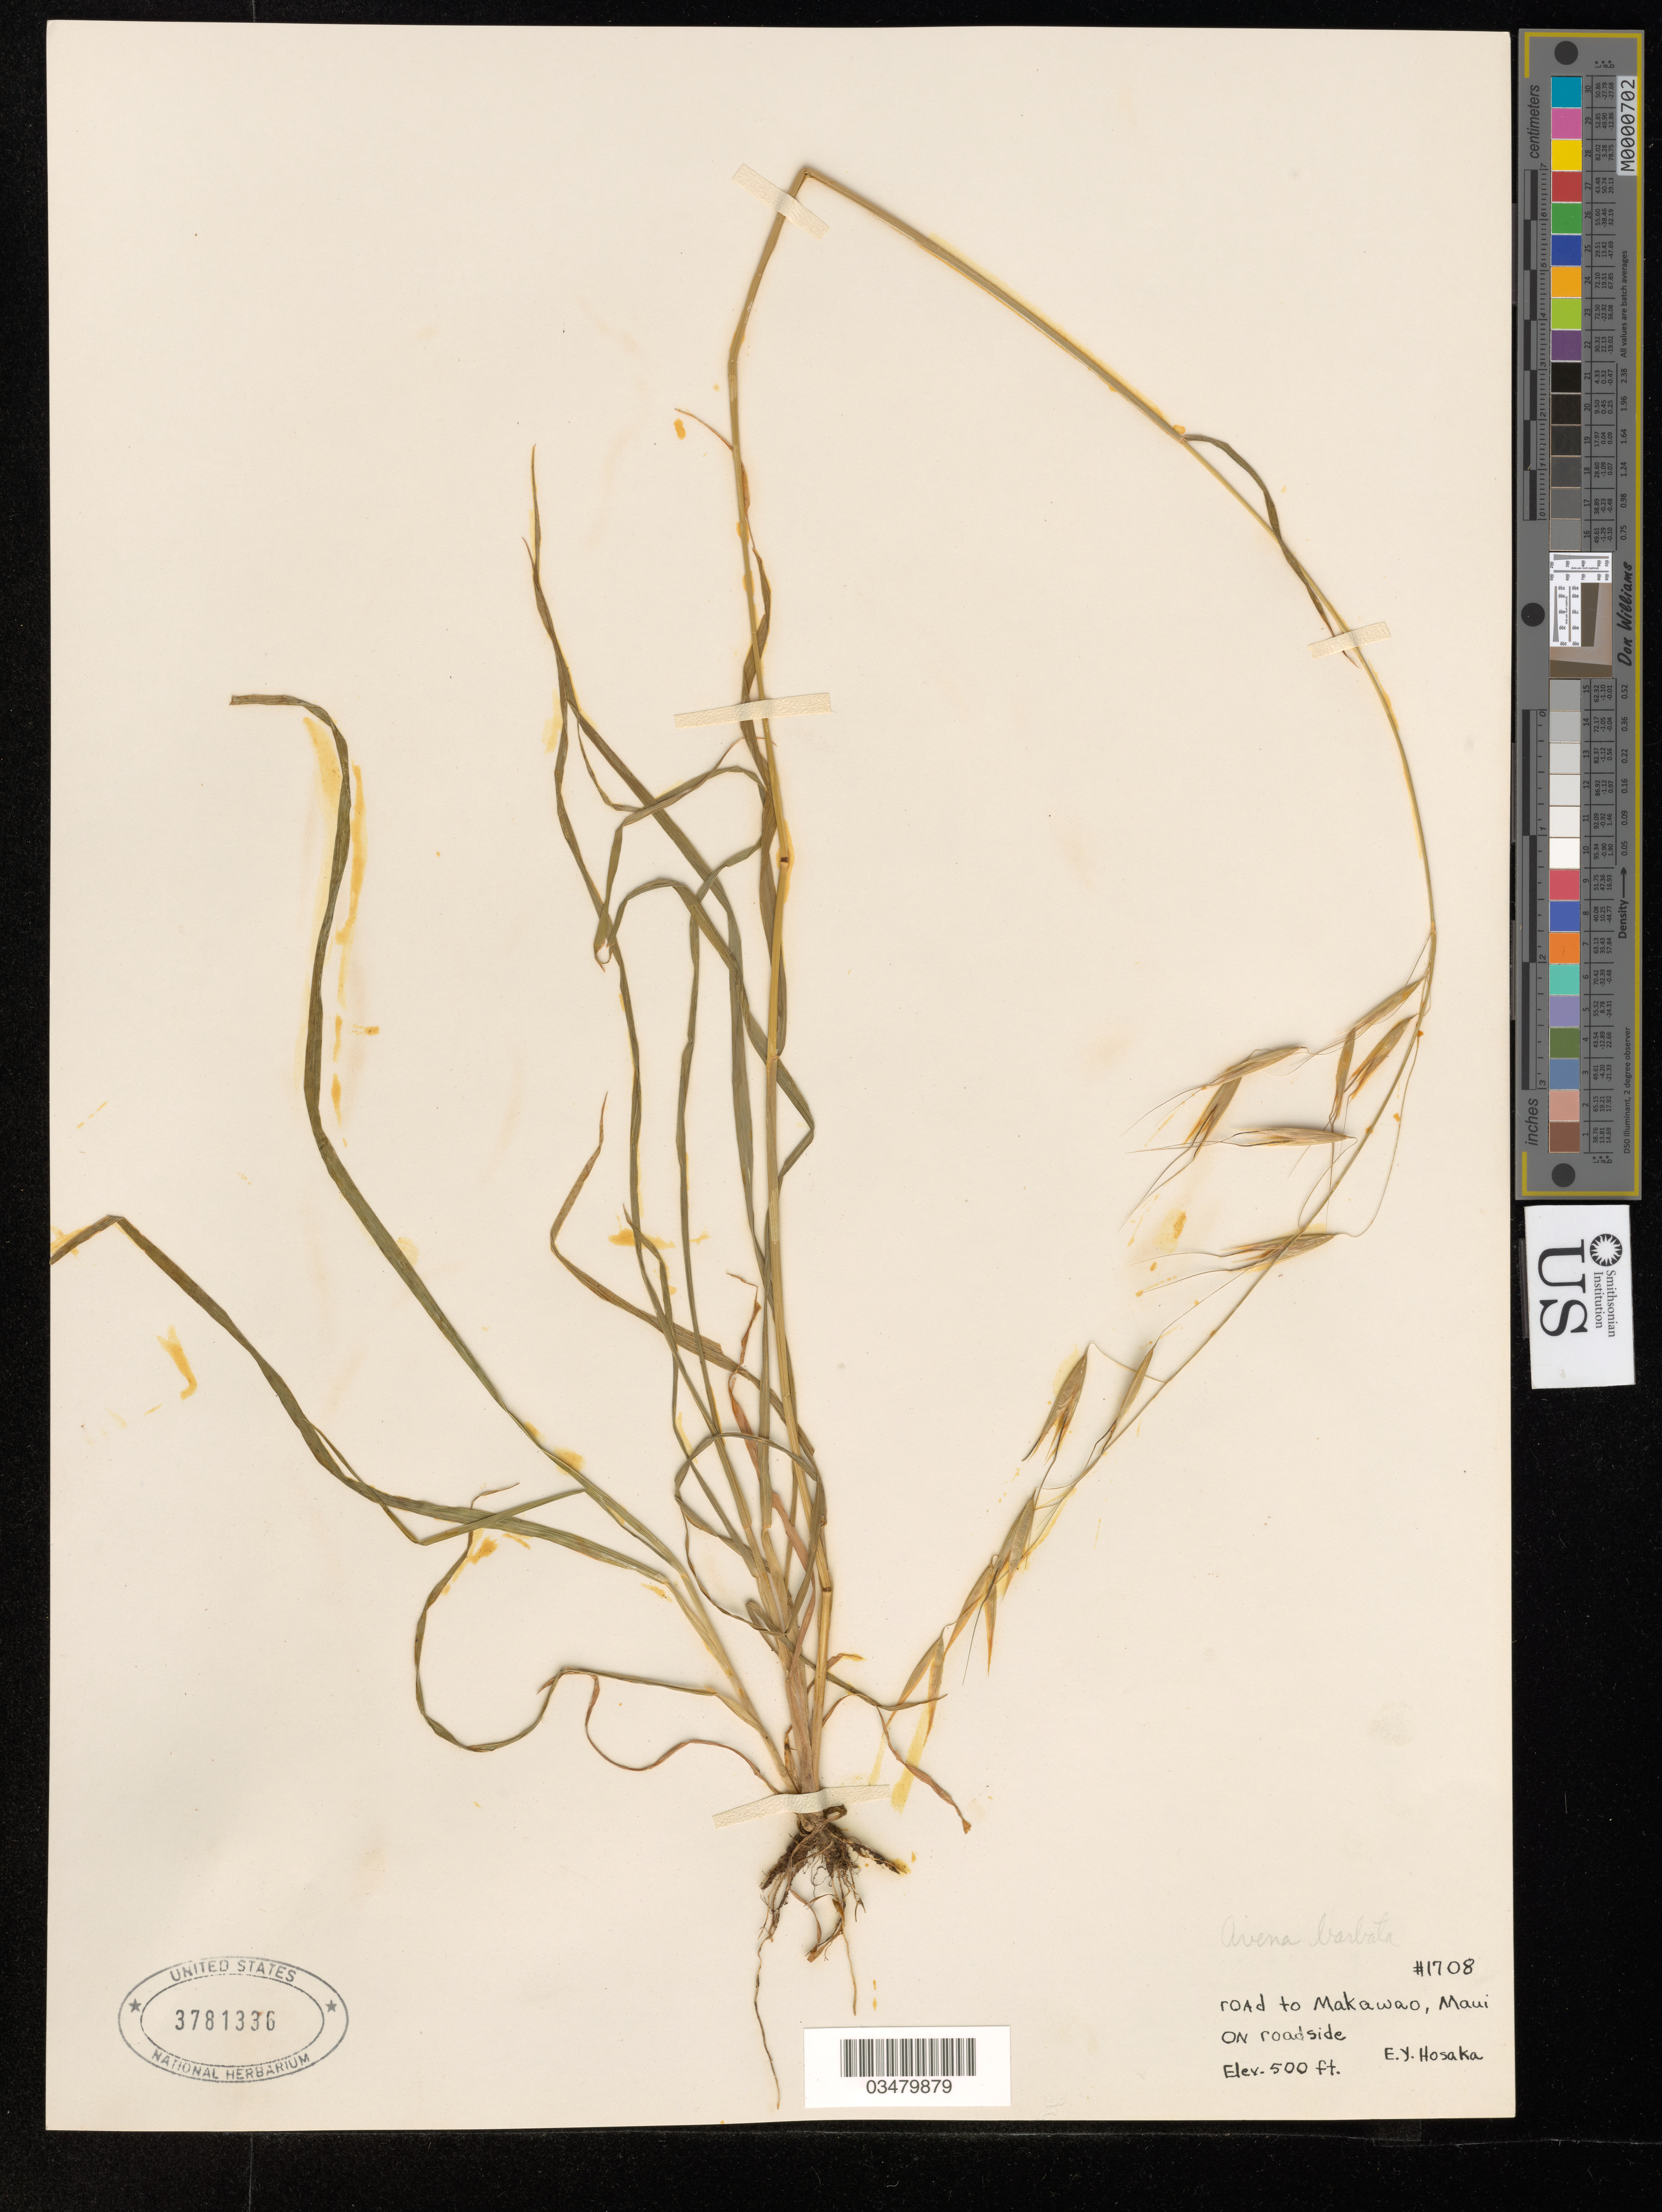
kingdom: Plantae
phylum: Tracheophyta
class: Liliopsida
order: Poales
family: Poaceae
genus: Avena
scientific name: Avena barbata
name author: Pott ex Link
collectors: E. Y. Hosaka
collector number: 1708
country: United States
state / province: Hawaii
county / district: Maui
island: Maui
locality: Road to Makawao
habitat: Roadside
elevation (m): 152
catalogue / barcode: US 3781336